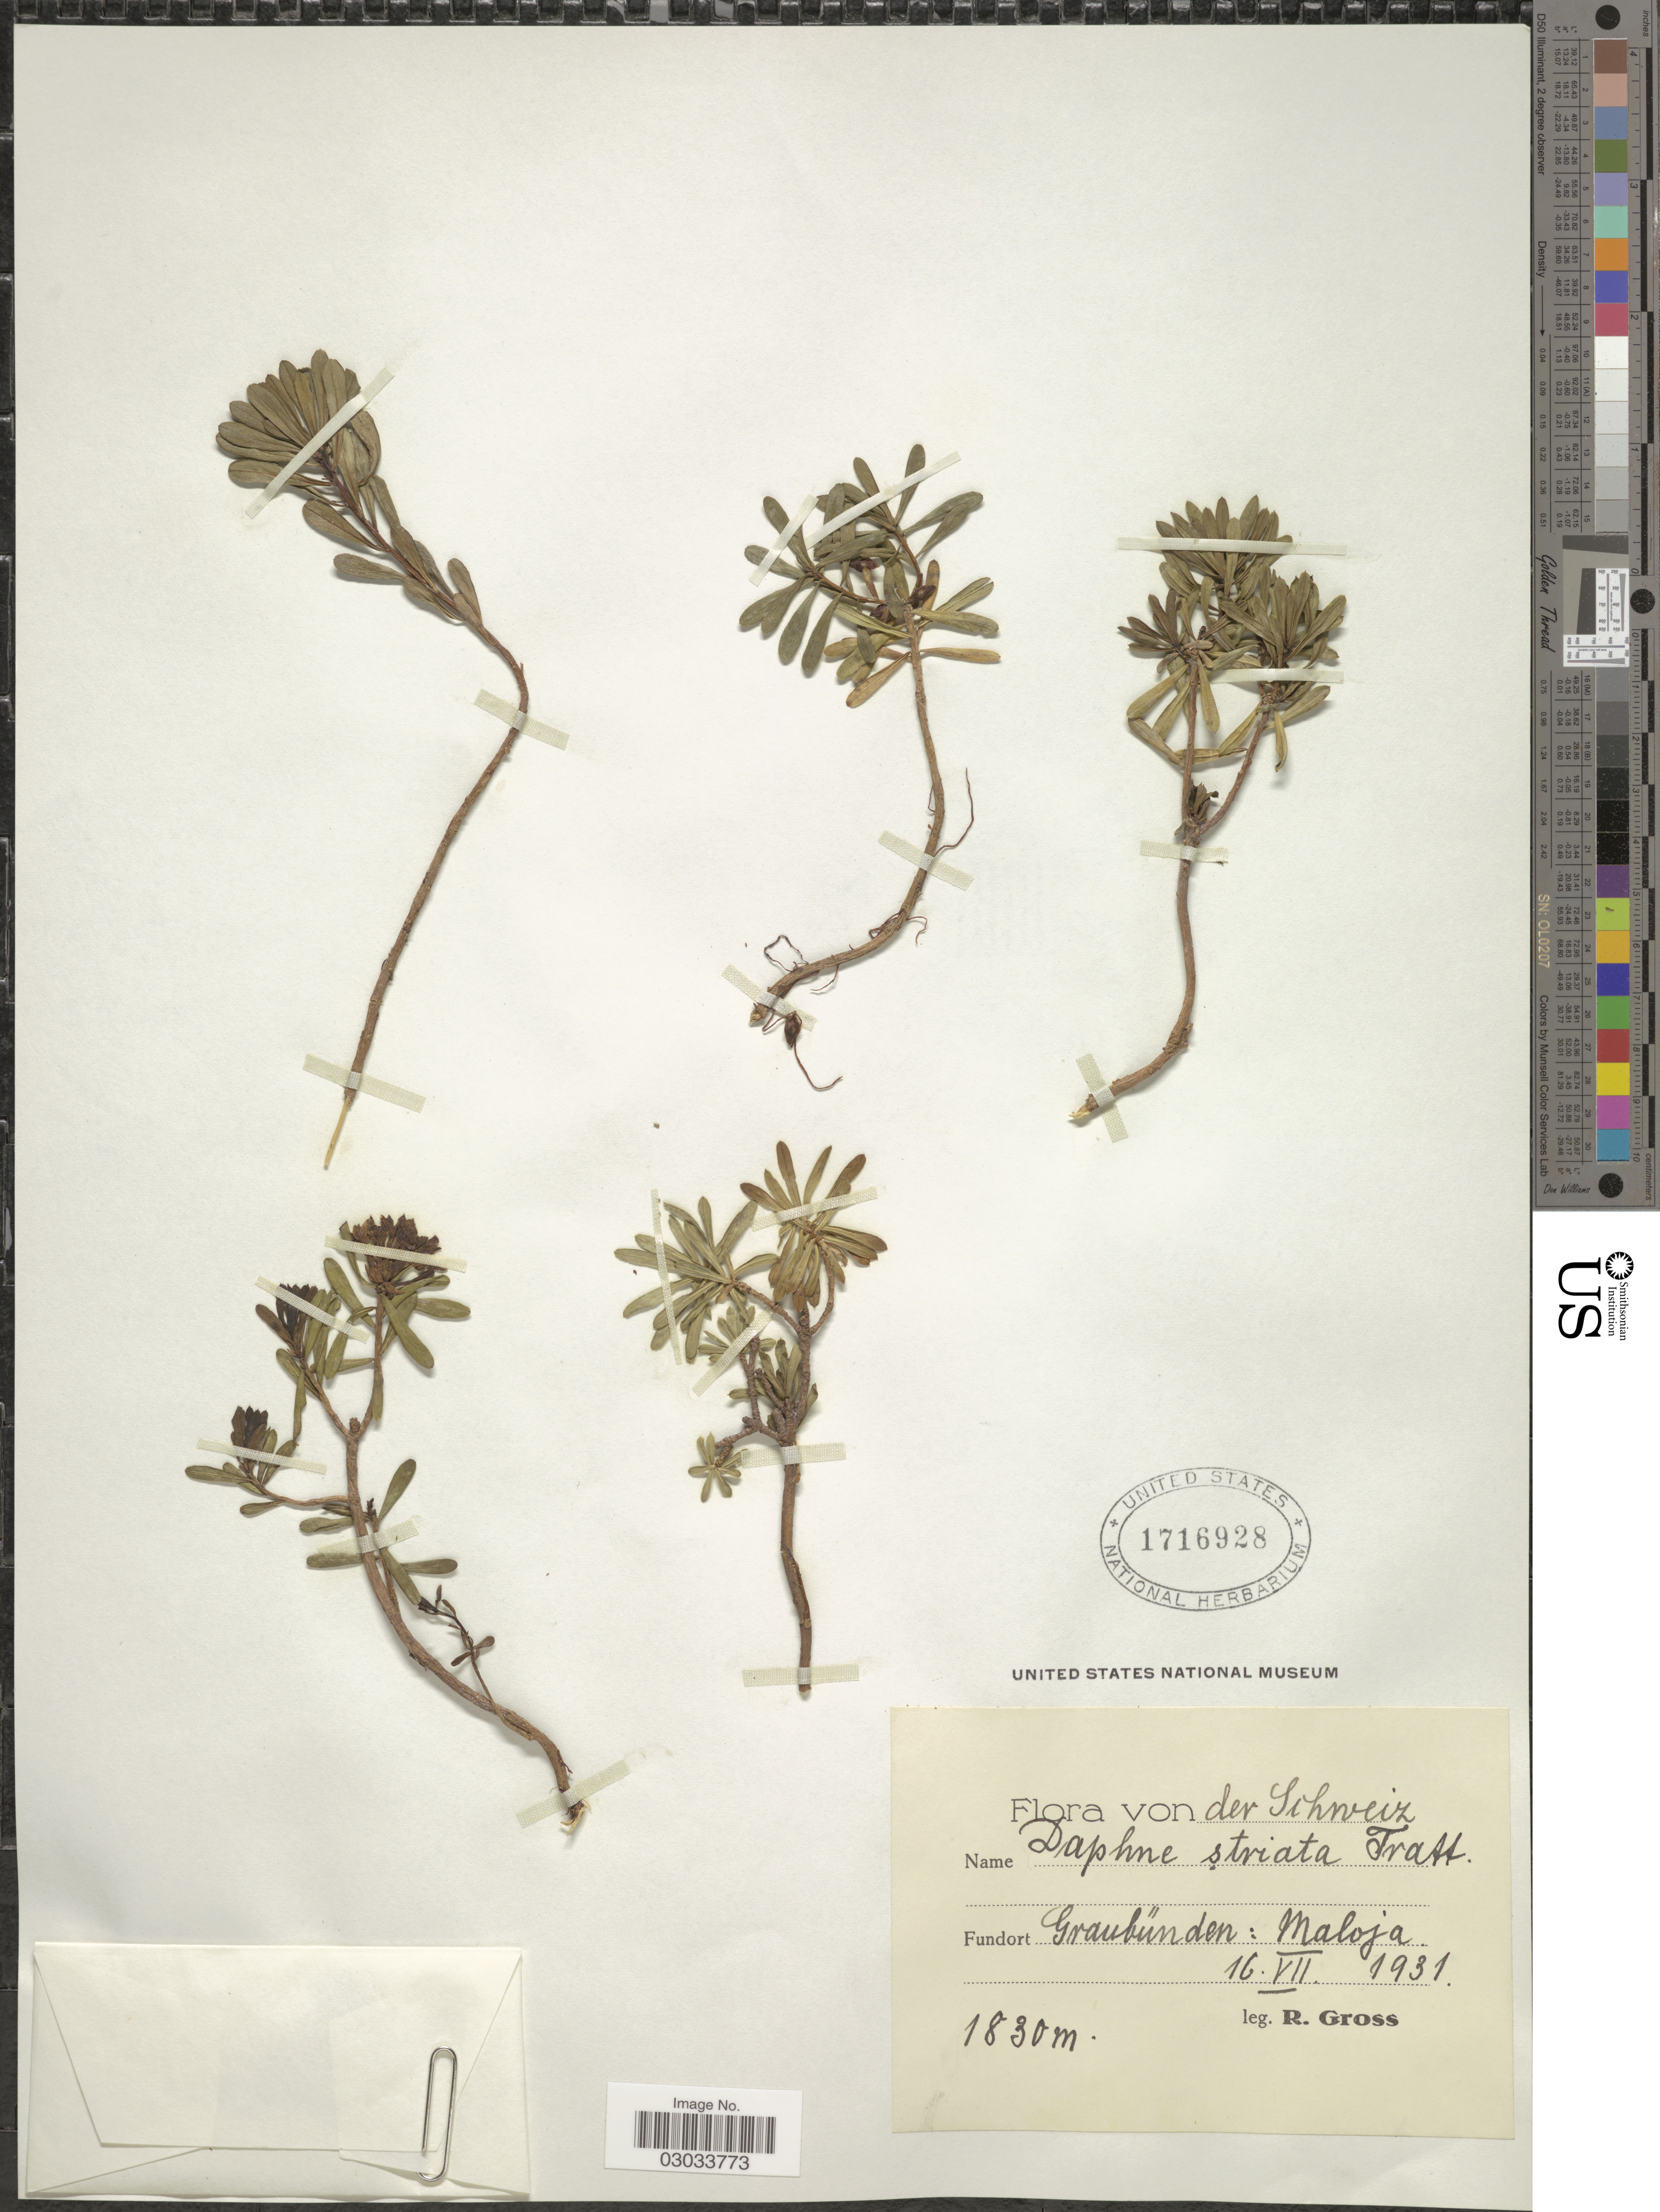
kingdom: Plantae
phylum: Tracheophyta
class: Magnoliopsida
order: Malvales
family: Thymelaeaceae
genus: Daphne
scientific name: Daphne striata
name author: Tratt.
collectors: R. Gross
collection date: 1931-07-16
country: Switzerland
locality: Der Schweiz. Graubünden: Maloja.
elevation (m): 1830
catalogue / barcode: US 1716928